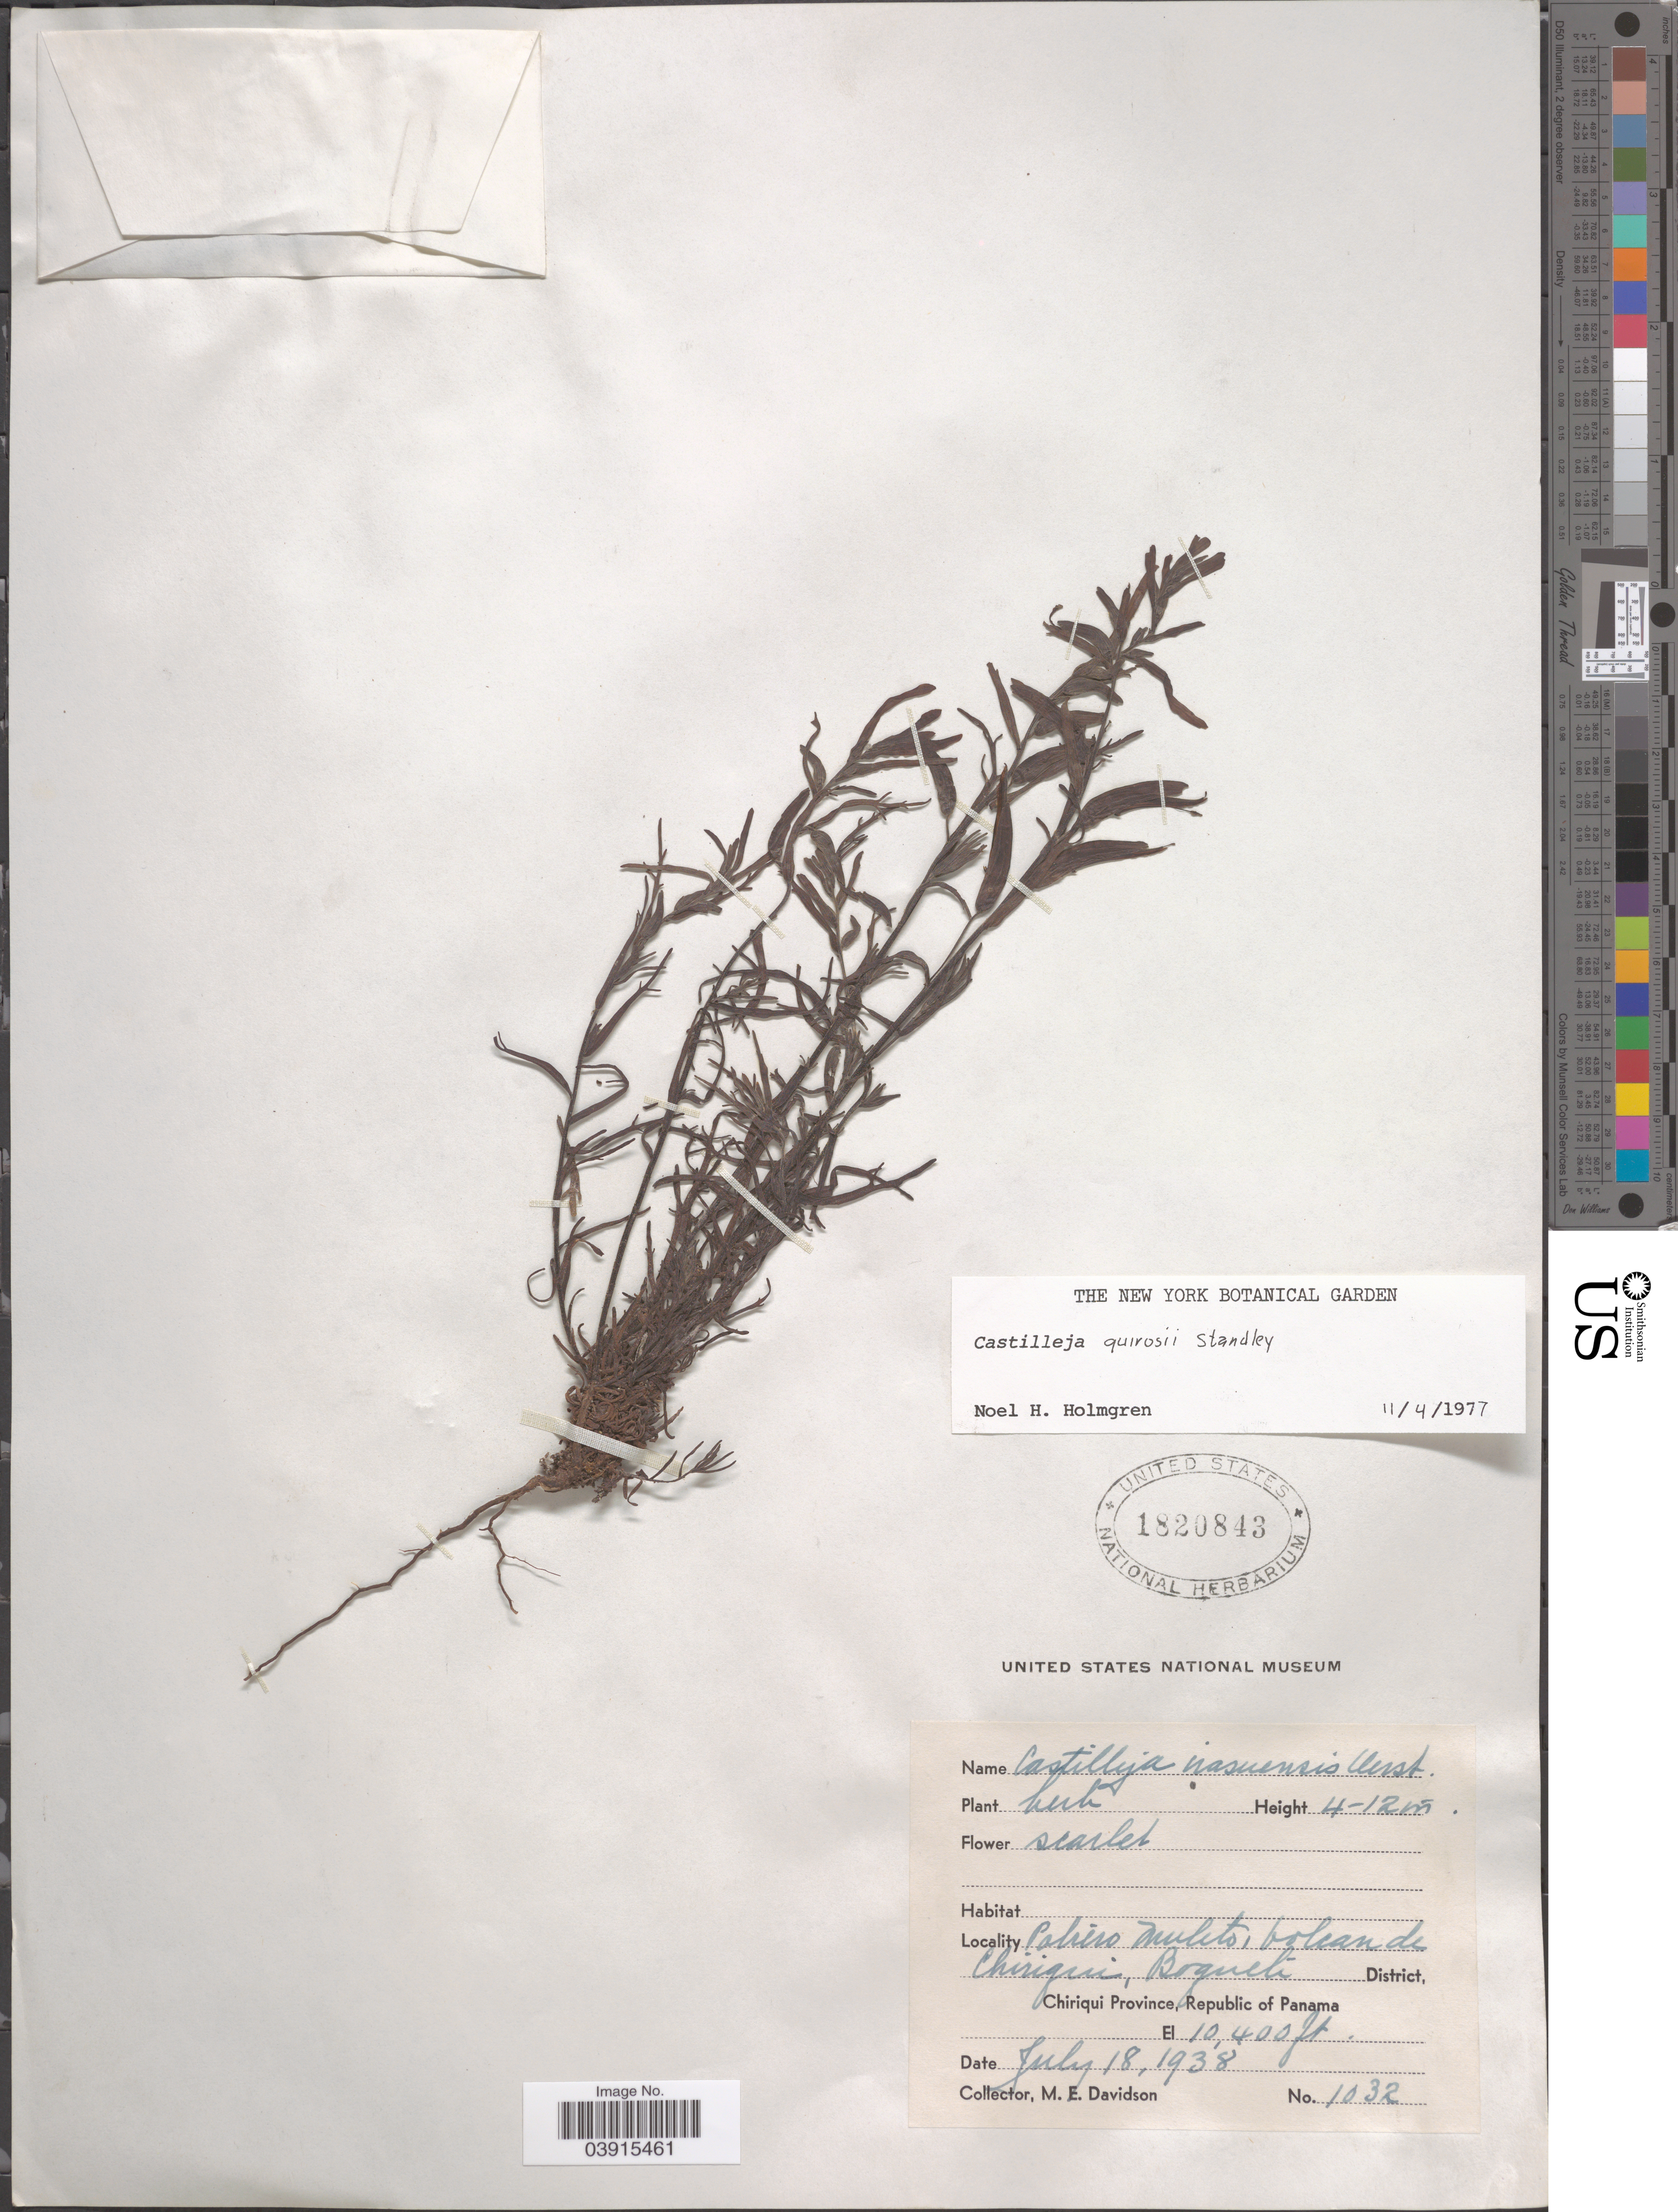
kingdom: Plantae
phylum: Tracheophyta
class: Magnoliopsida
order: Lamiales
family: Orobanchaceae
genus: Castilleja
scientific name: Castilleja quirosii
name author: Standl.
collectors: M. E. Davidson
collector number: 1032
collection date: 1938-07-18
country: Panama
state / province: Chiriqui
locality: Pahiro Mulito, Volcan de Chiriqui, Boqueli District.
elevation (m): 3170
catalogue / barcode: US 1820843